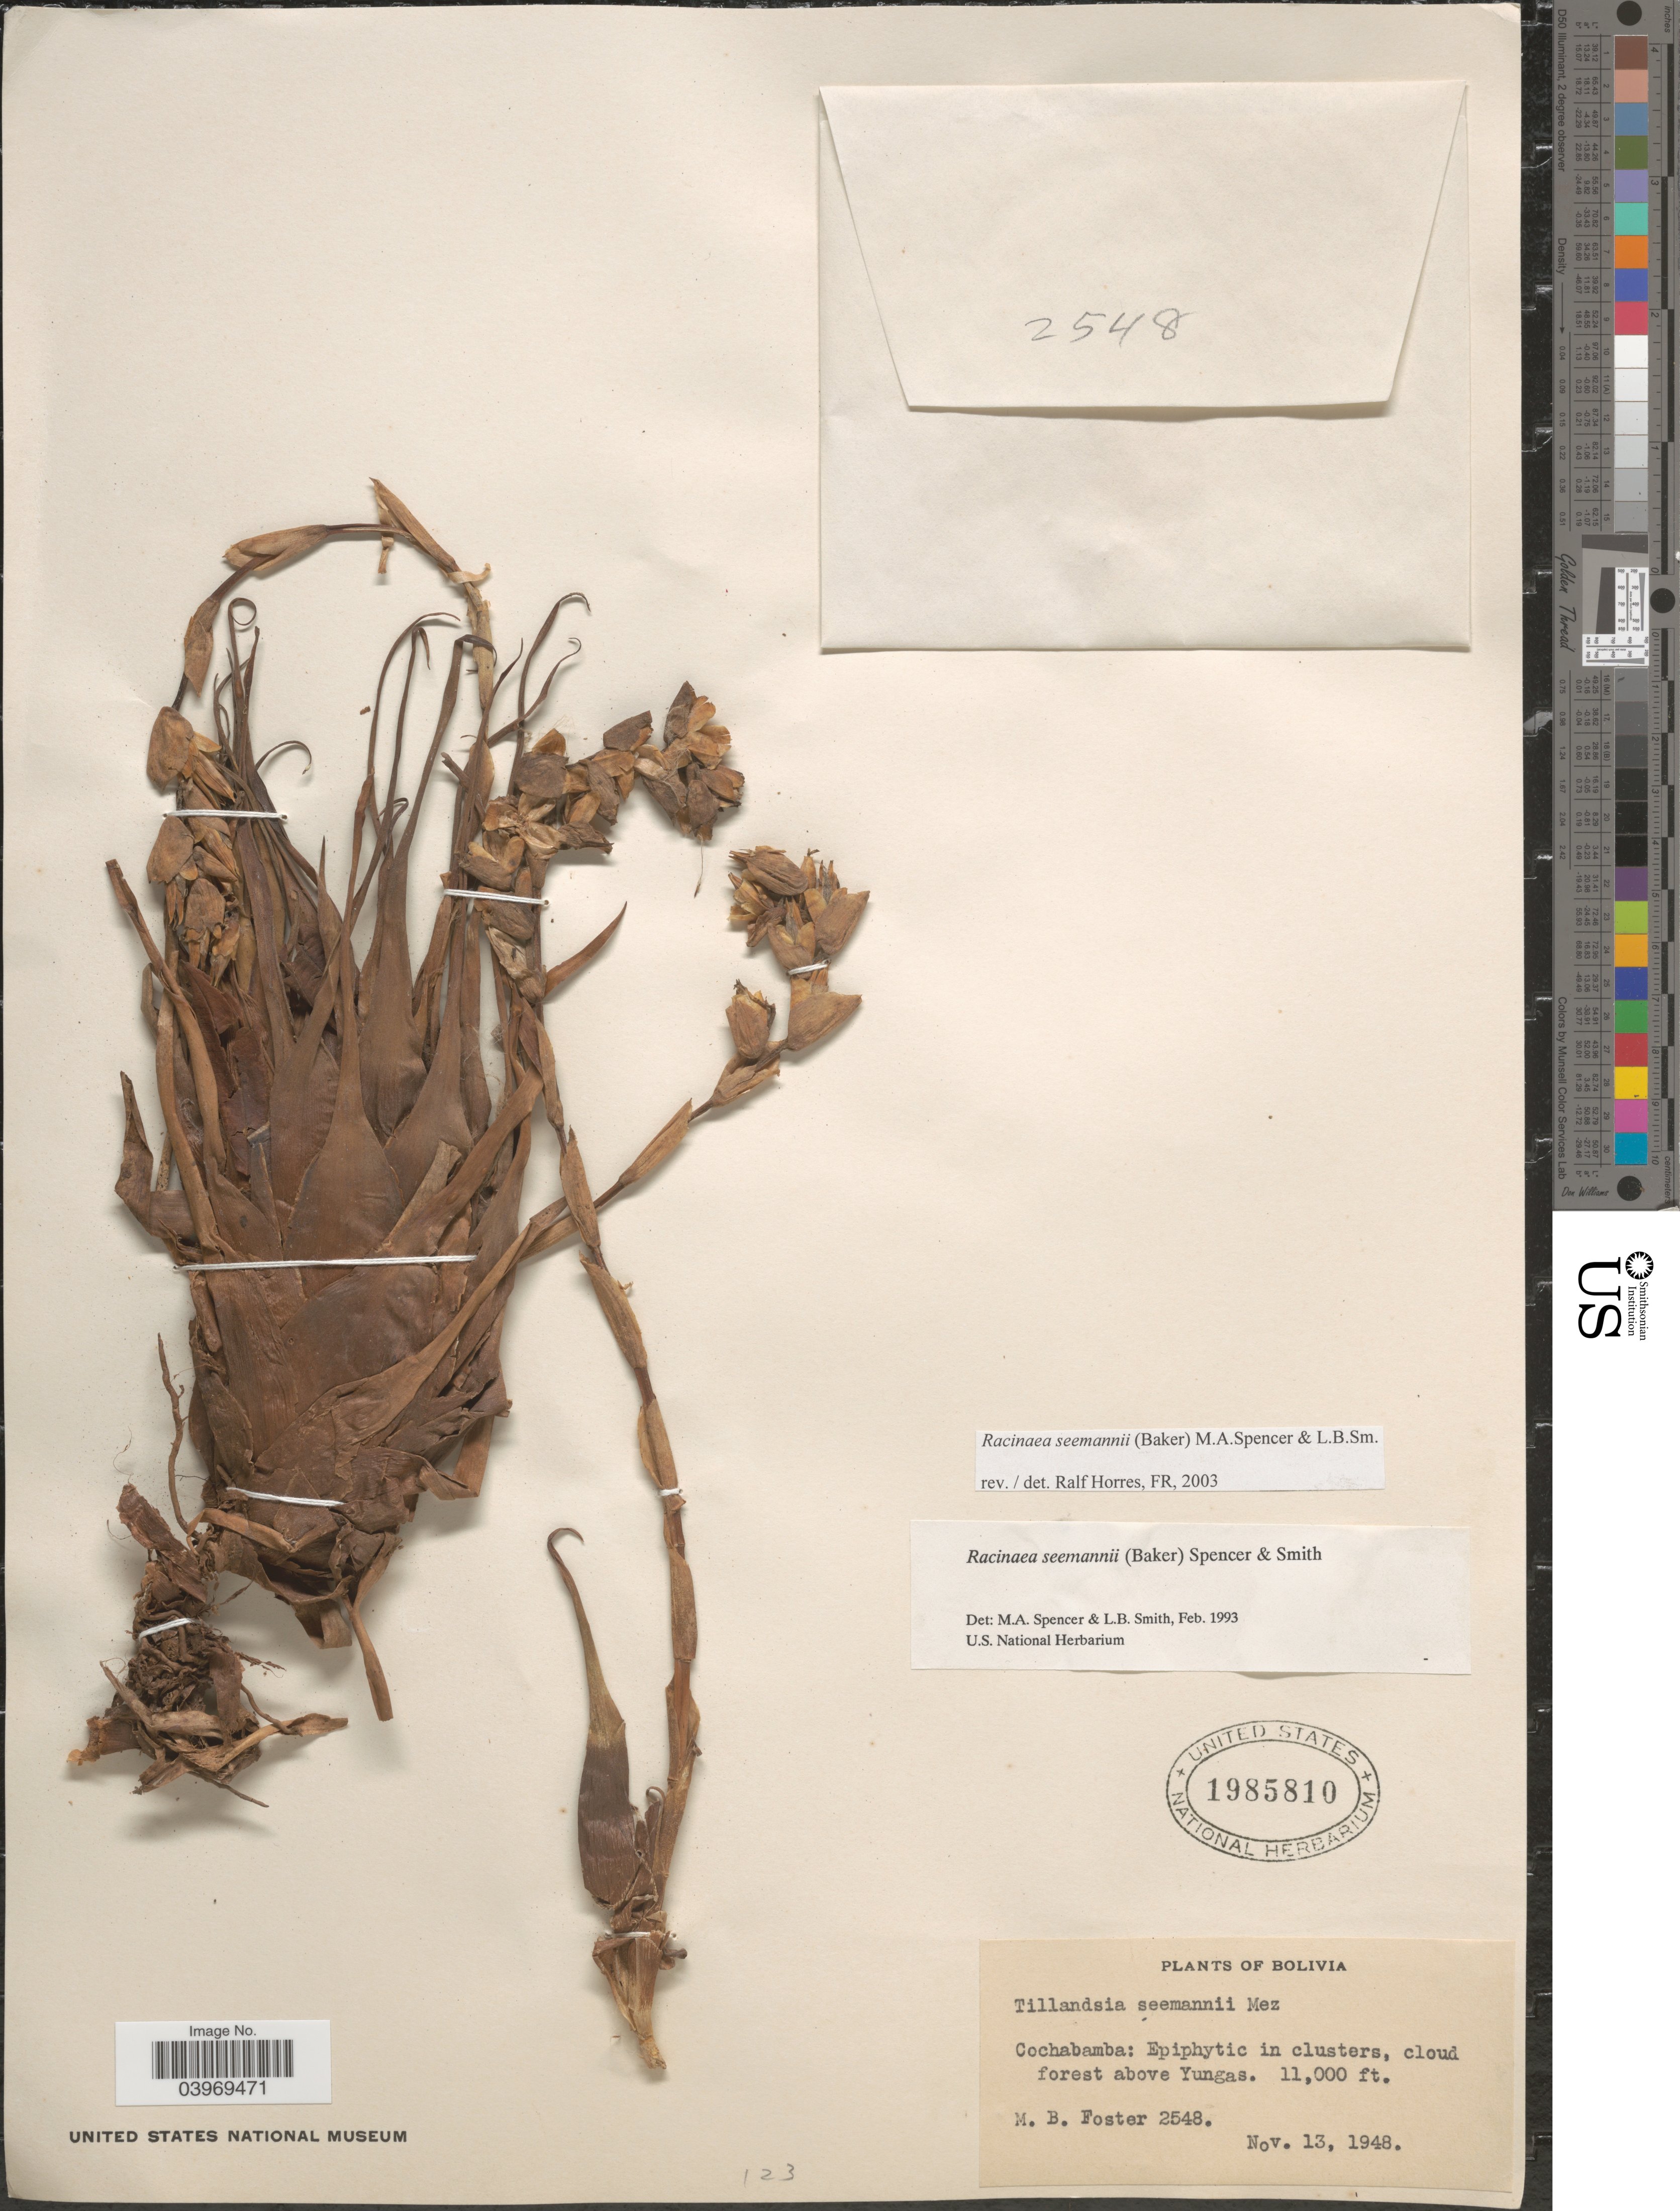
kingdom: Plantae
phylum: Tracheophyta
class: Liliopsida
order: Poales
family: Bromeliaceae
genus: Racinaea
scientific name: Racinaea seemannii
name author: (Baker) M.A. Spencer & L.B. Sm.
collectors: M. B. Foster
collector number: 2548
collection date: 1948-11-13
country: Bolivia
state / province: Cochabamba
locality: Cloud forest above Yungas.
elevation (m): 3353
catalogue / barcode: US 1985810